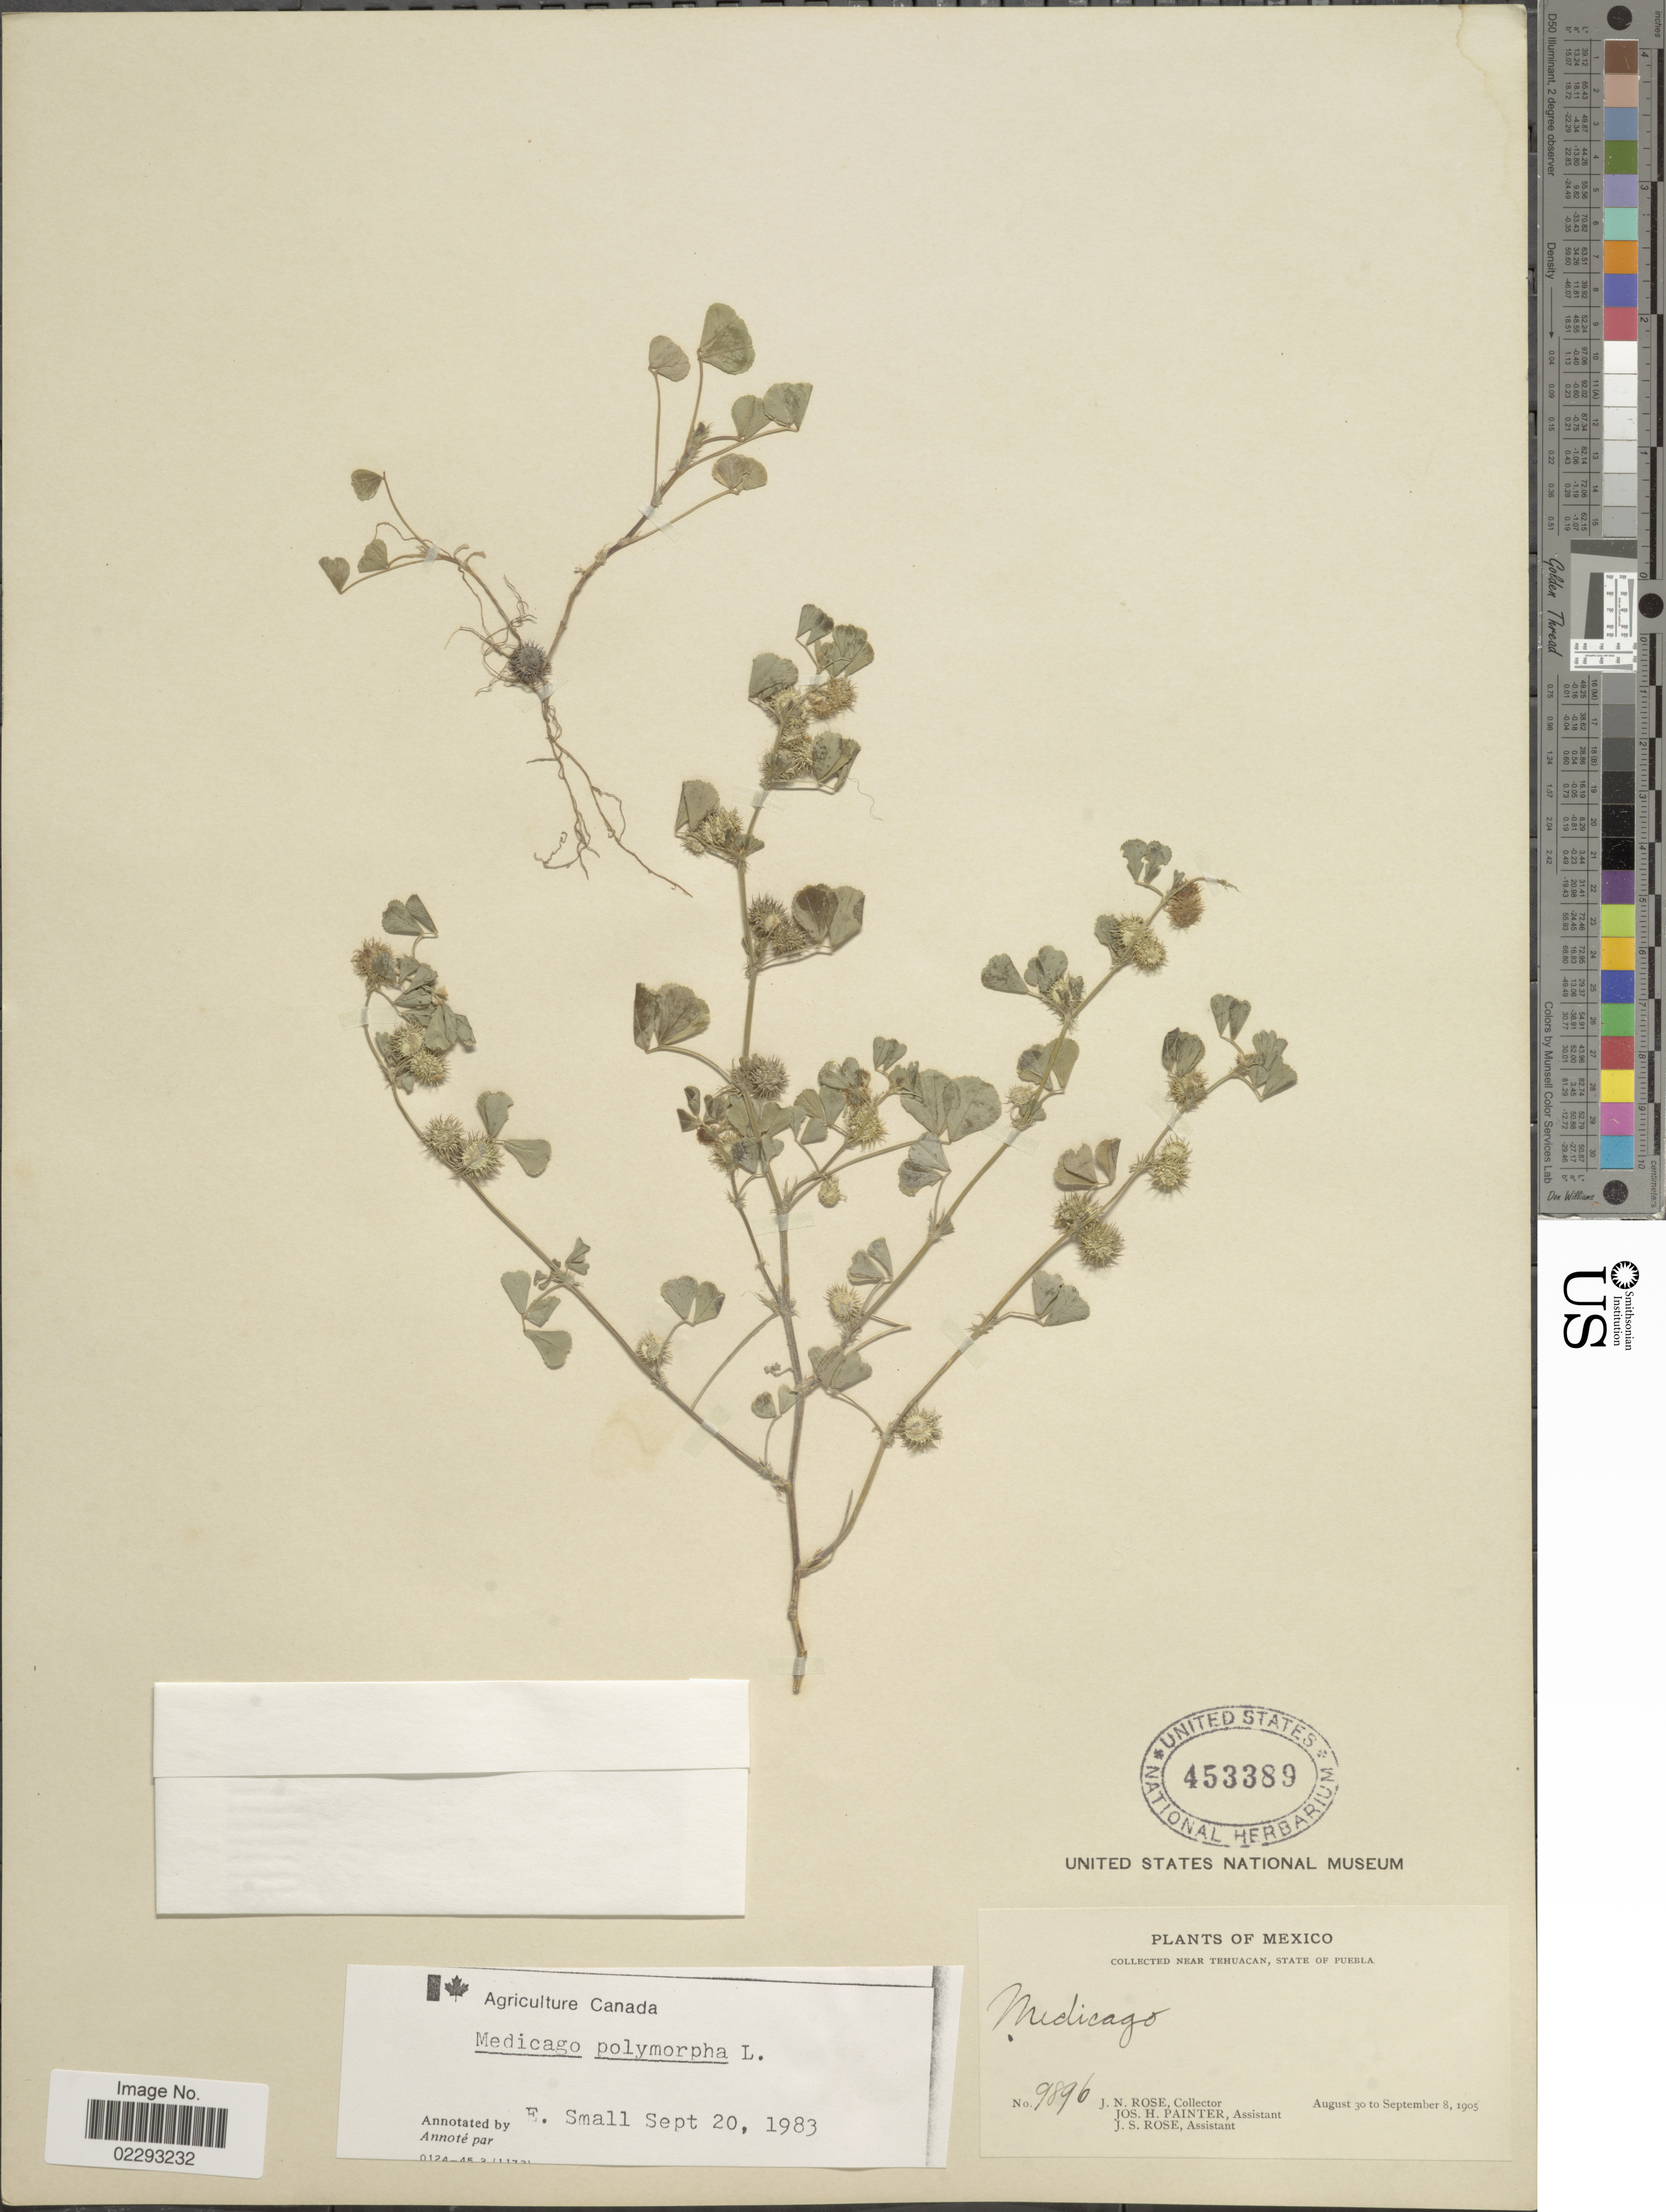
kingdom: Plantae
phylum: Tracheophyta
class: Magnoliopsida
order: Fabales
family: Fabaceae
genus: Medicago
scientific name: Medicago polymorpha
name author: L.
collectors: J. N. Rose, J. H. Painter & J. S. Rose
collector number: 9896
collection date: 1905-08-30/1905-09-08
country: Mexico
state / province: Puebla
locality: Near Tehuacan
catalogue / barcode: US 453389